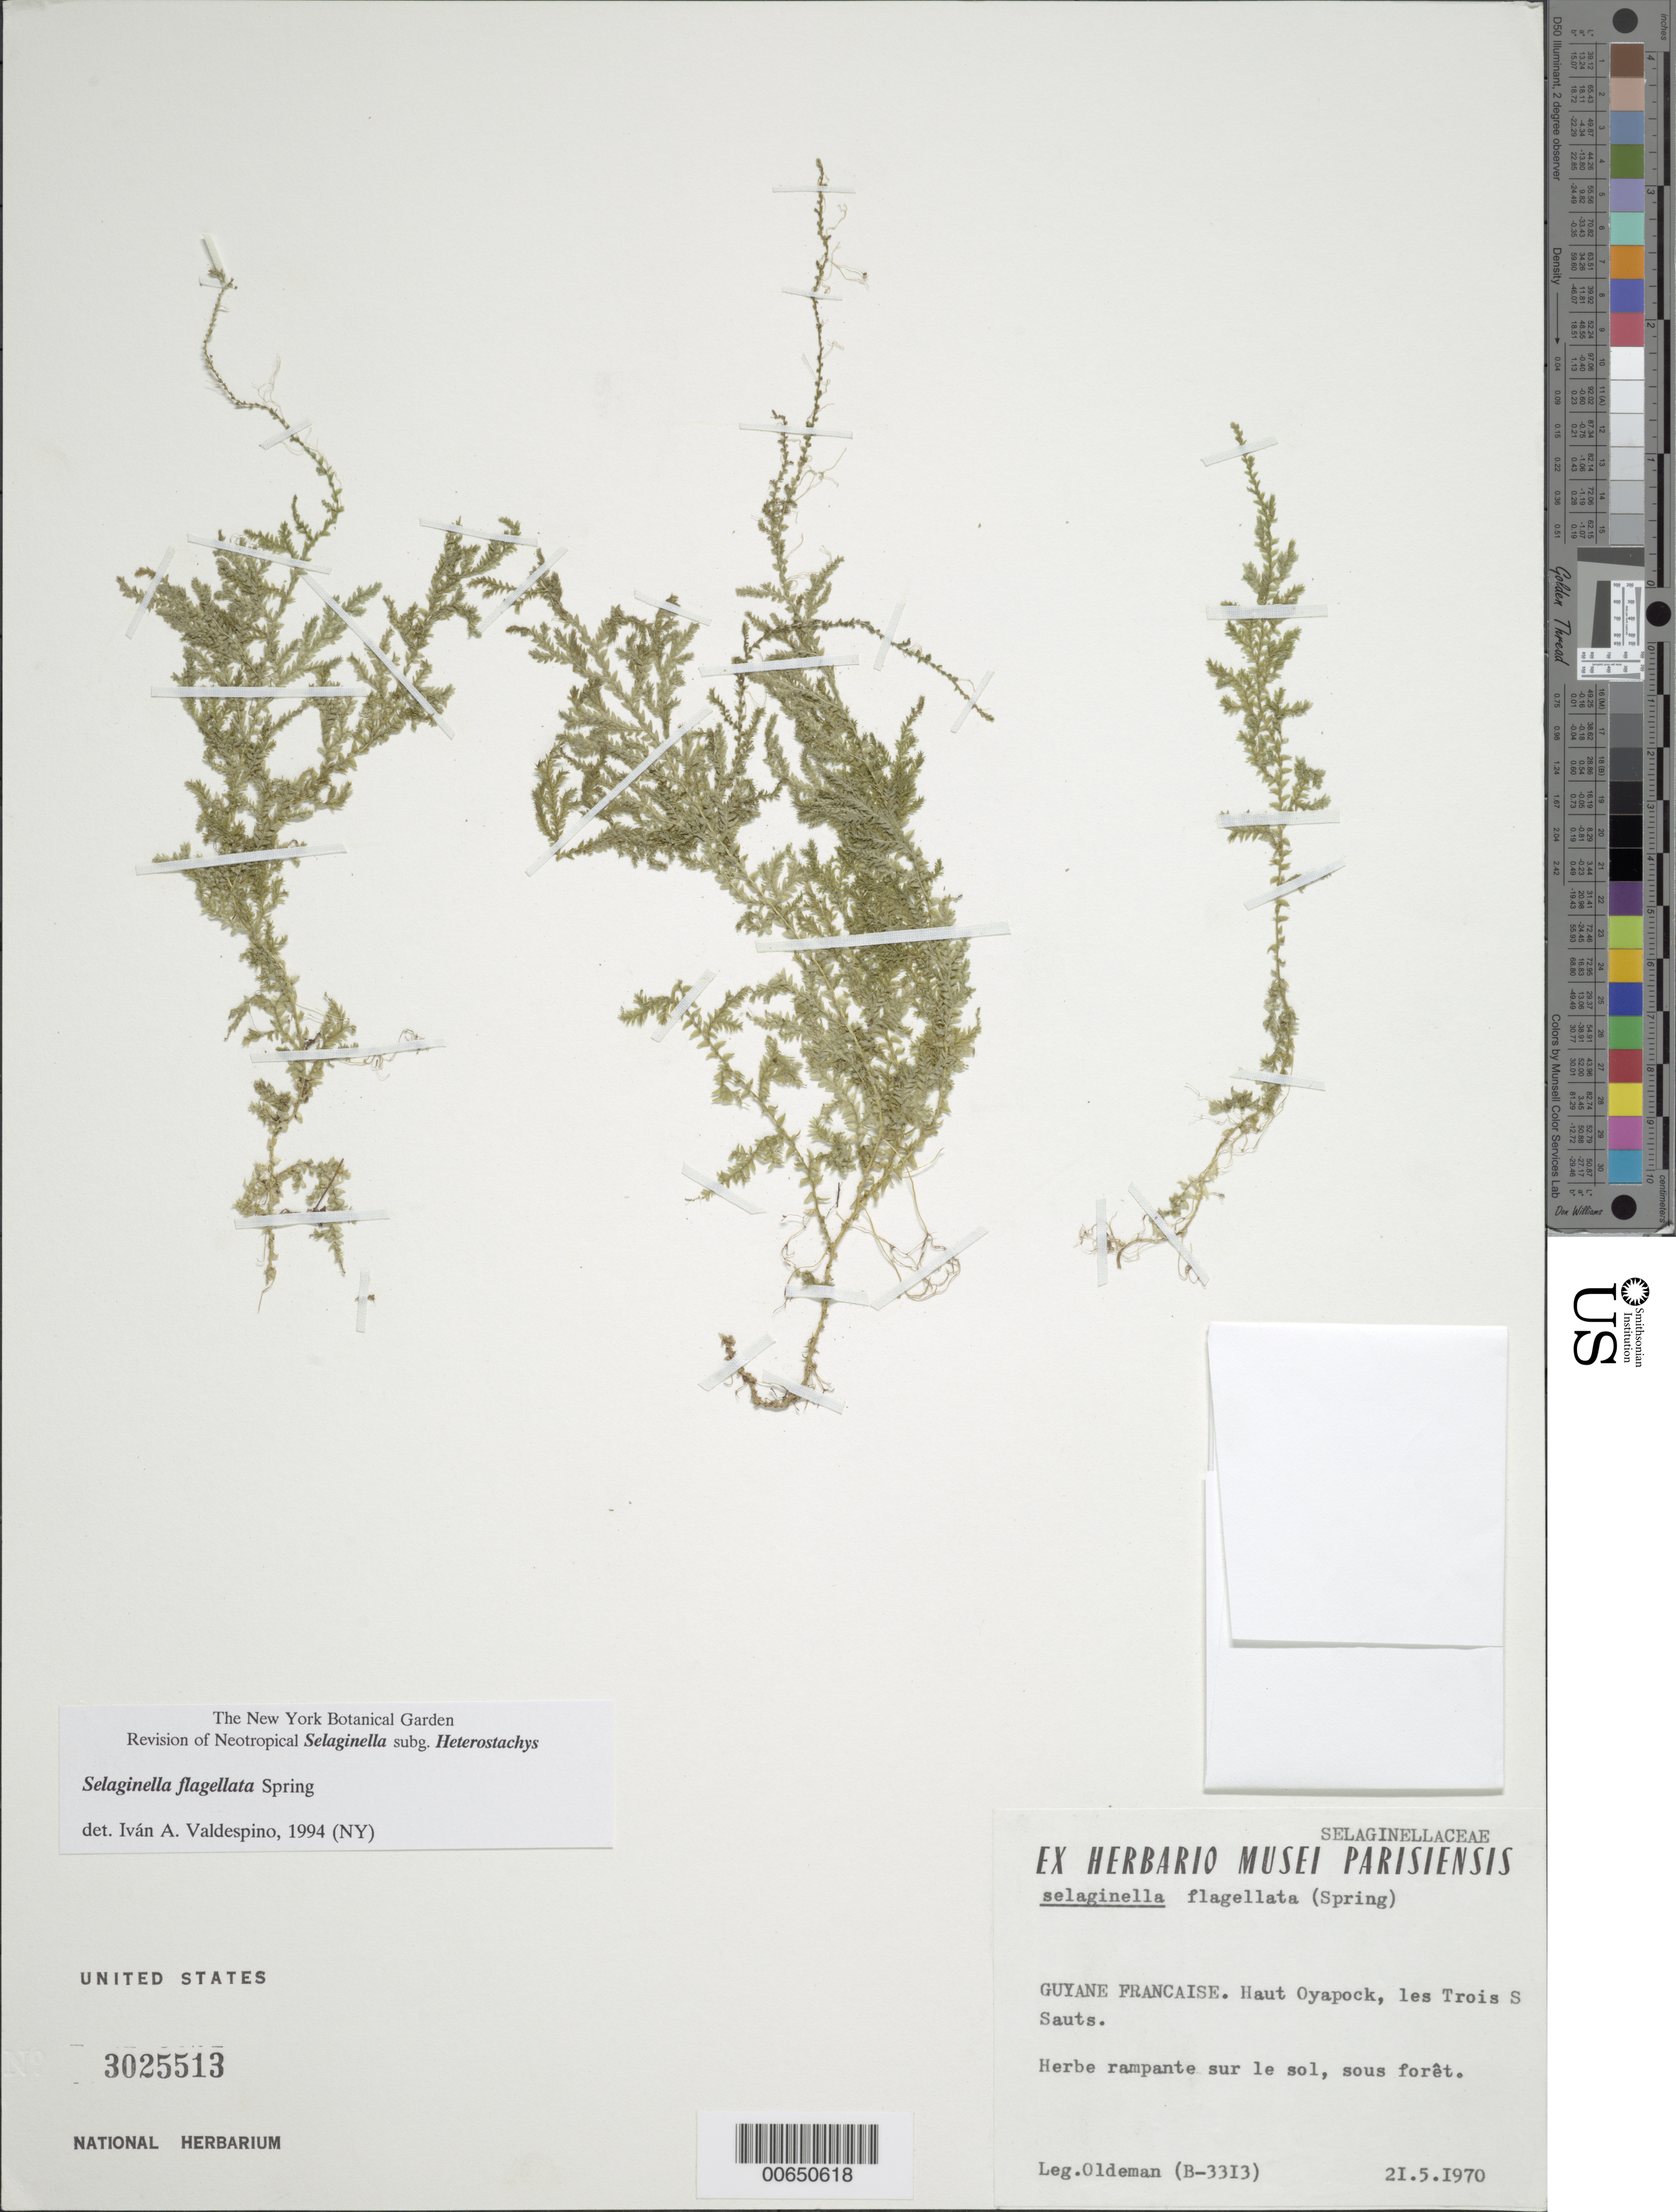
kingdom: Plantae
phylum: Tracheophyta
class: Lycopodiopsida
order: Selaginellales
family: Selaginellaceae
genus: Selaginella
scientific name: Selaginella flagellata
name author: Spring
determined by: Valdespino, I. A., (PMA), Universidad de Panama (PANAMA)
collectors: R. Oldeman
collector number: B 3313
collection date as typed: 21-May-70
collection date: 1970-05-21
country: French Guiana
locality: Haut Oyapock, Trois Sauts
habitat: Forest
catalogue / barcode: US 3025513